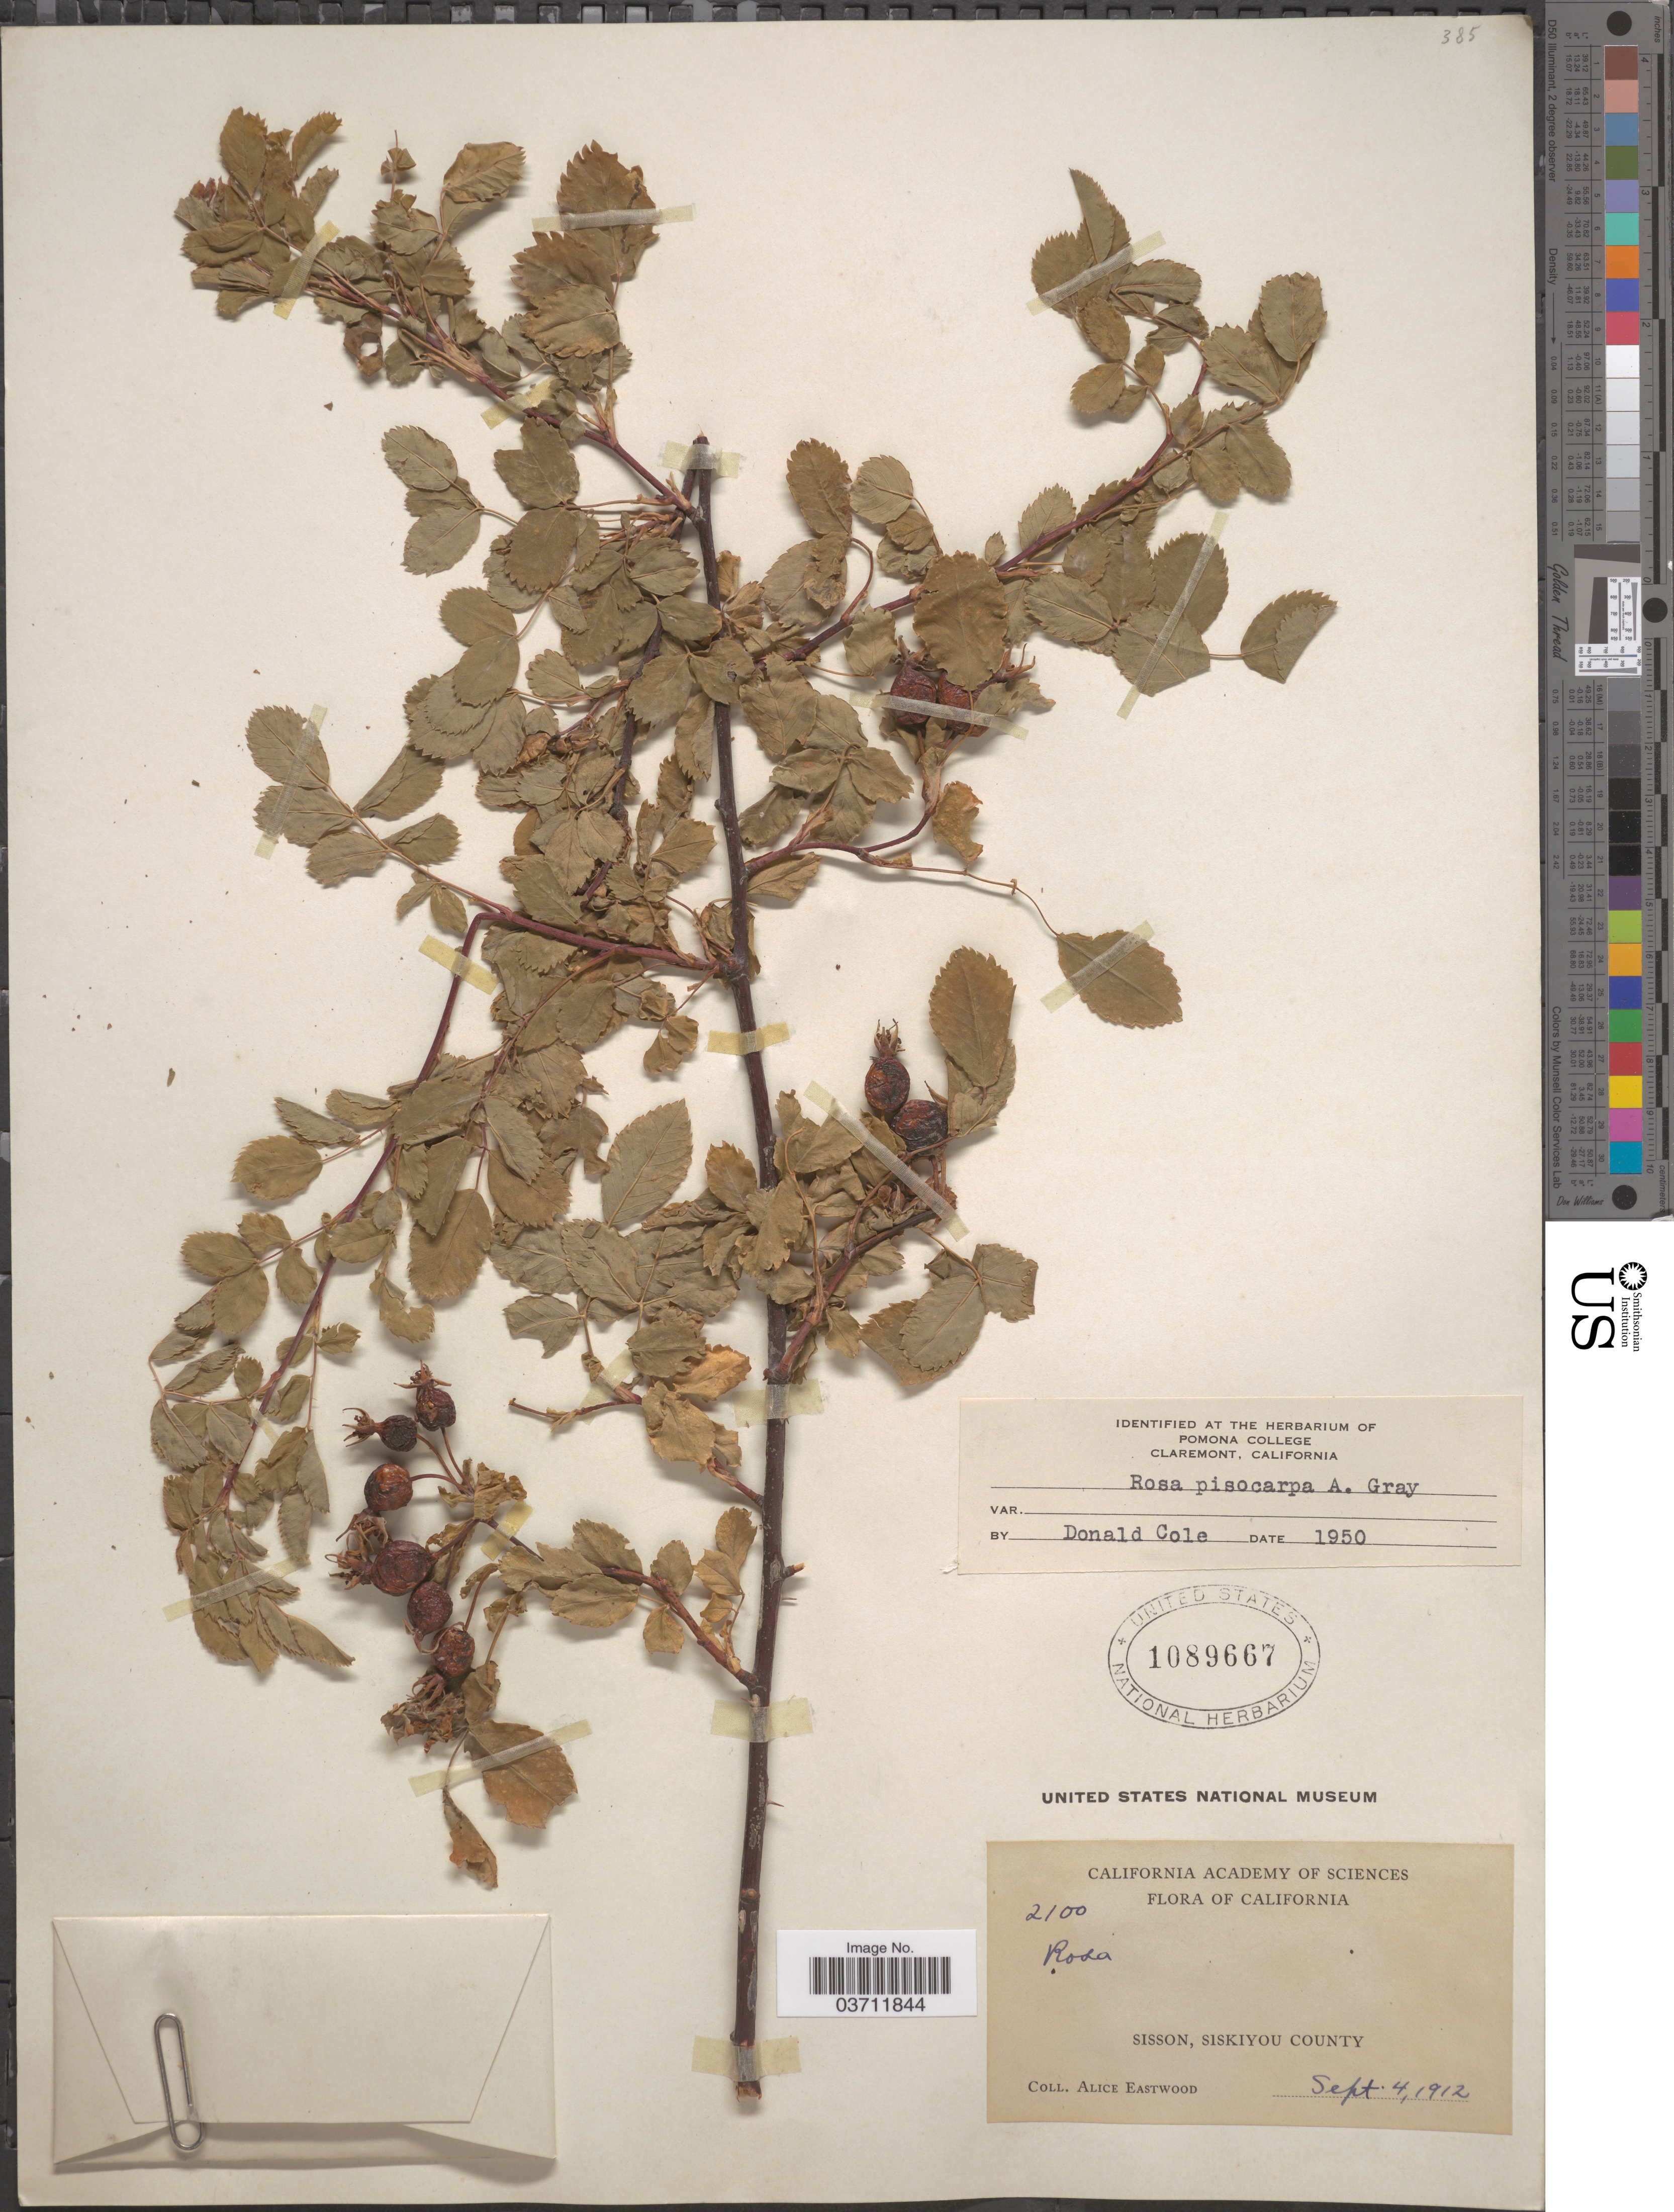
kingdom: Plantae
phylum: Tracheophyta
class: Magnoliopsida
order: Rosales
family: Rosaceae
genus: Rosa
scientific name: Rosa pisocarpa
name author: A. Gray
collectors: A. Eastwood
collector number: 2100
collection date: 1912-09-04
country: United States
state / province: California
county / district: Siskiyou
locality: Sisson, Siskiyou County.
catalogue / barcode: US 1089667